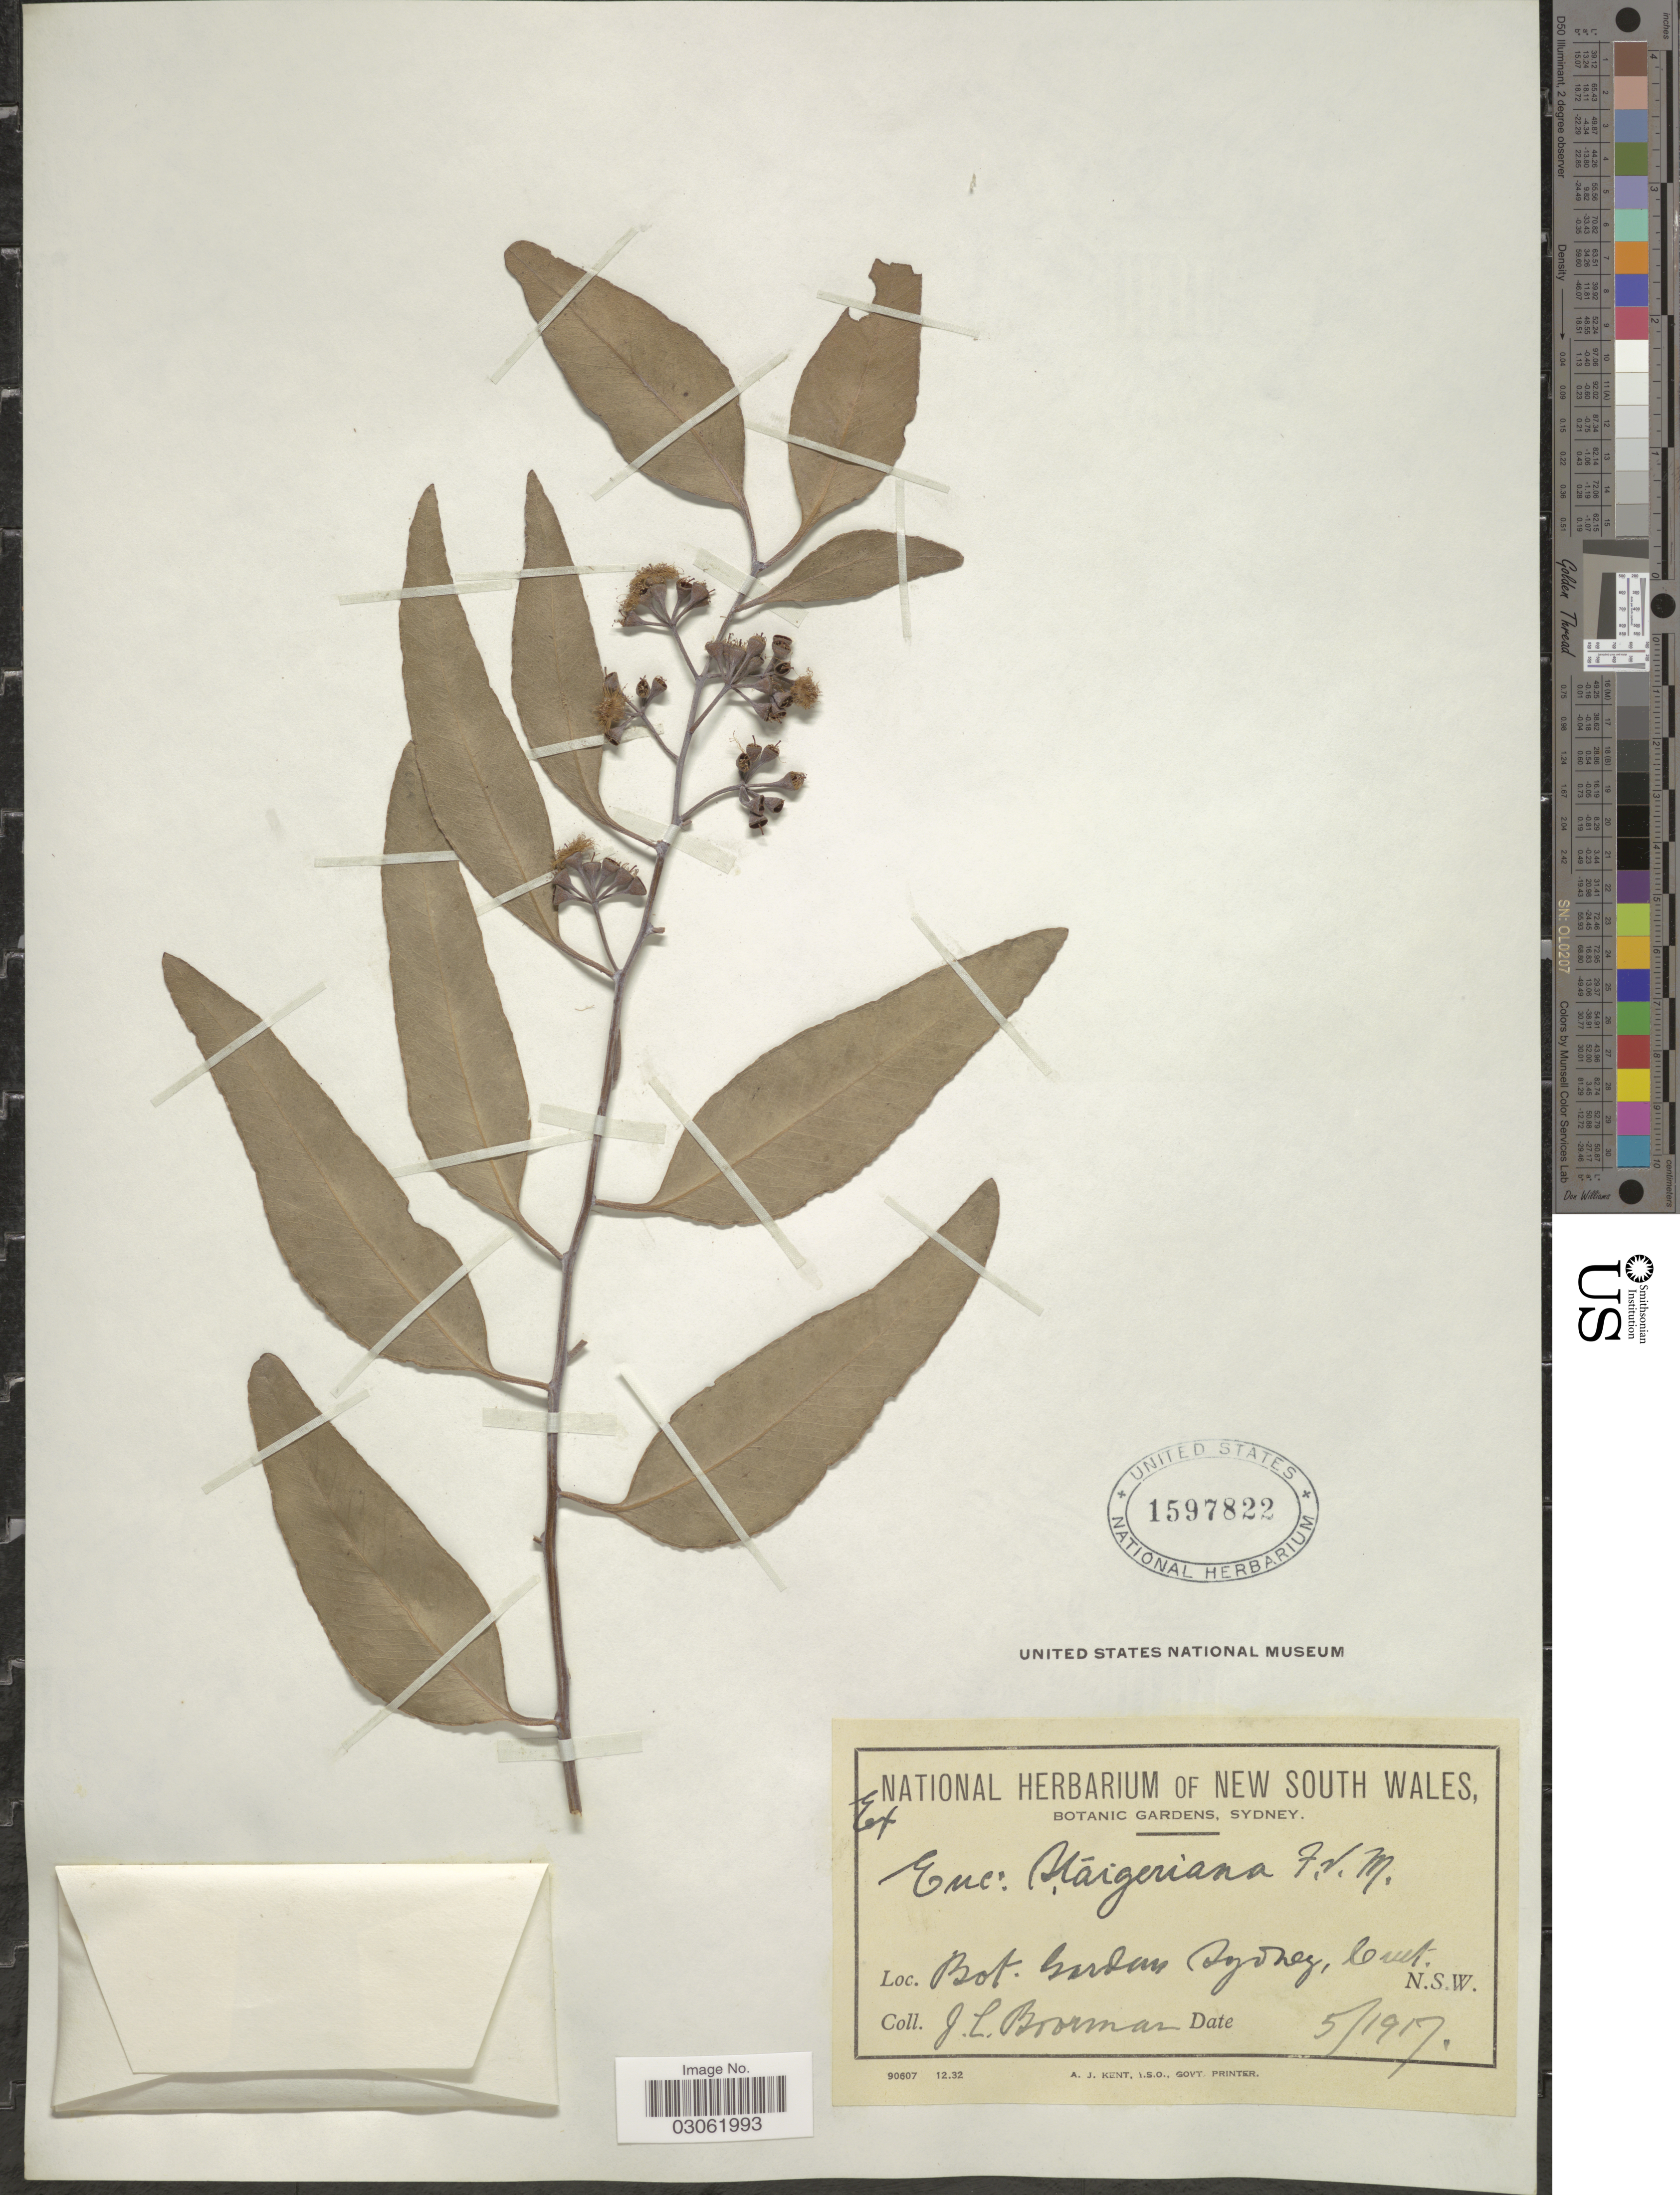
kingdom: Plantae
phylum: Tracheophyta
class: Magnoliopsida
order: Myrtales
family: Myrtaceae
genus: Eucalyptus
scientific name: Eucalyptus staigeriana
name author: F. Muell. ex F.M. Bailey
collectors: J. Boorman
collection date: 1917-05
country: Australia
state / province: New South Wales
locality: Bot. Garden Sydney, Cult.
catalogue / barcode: US 1597822